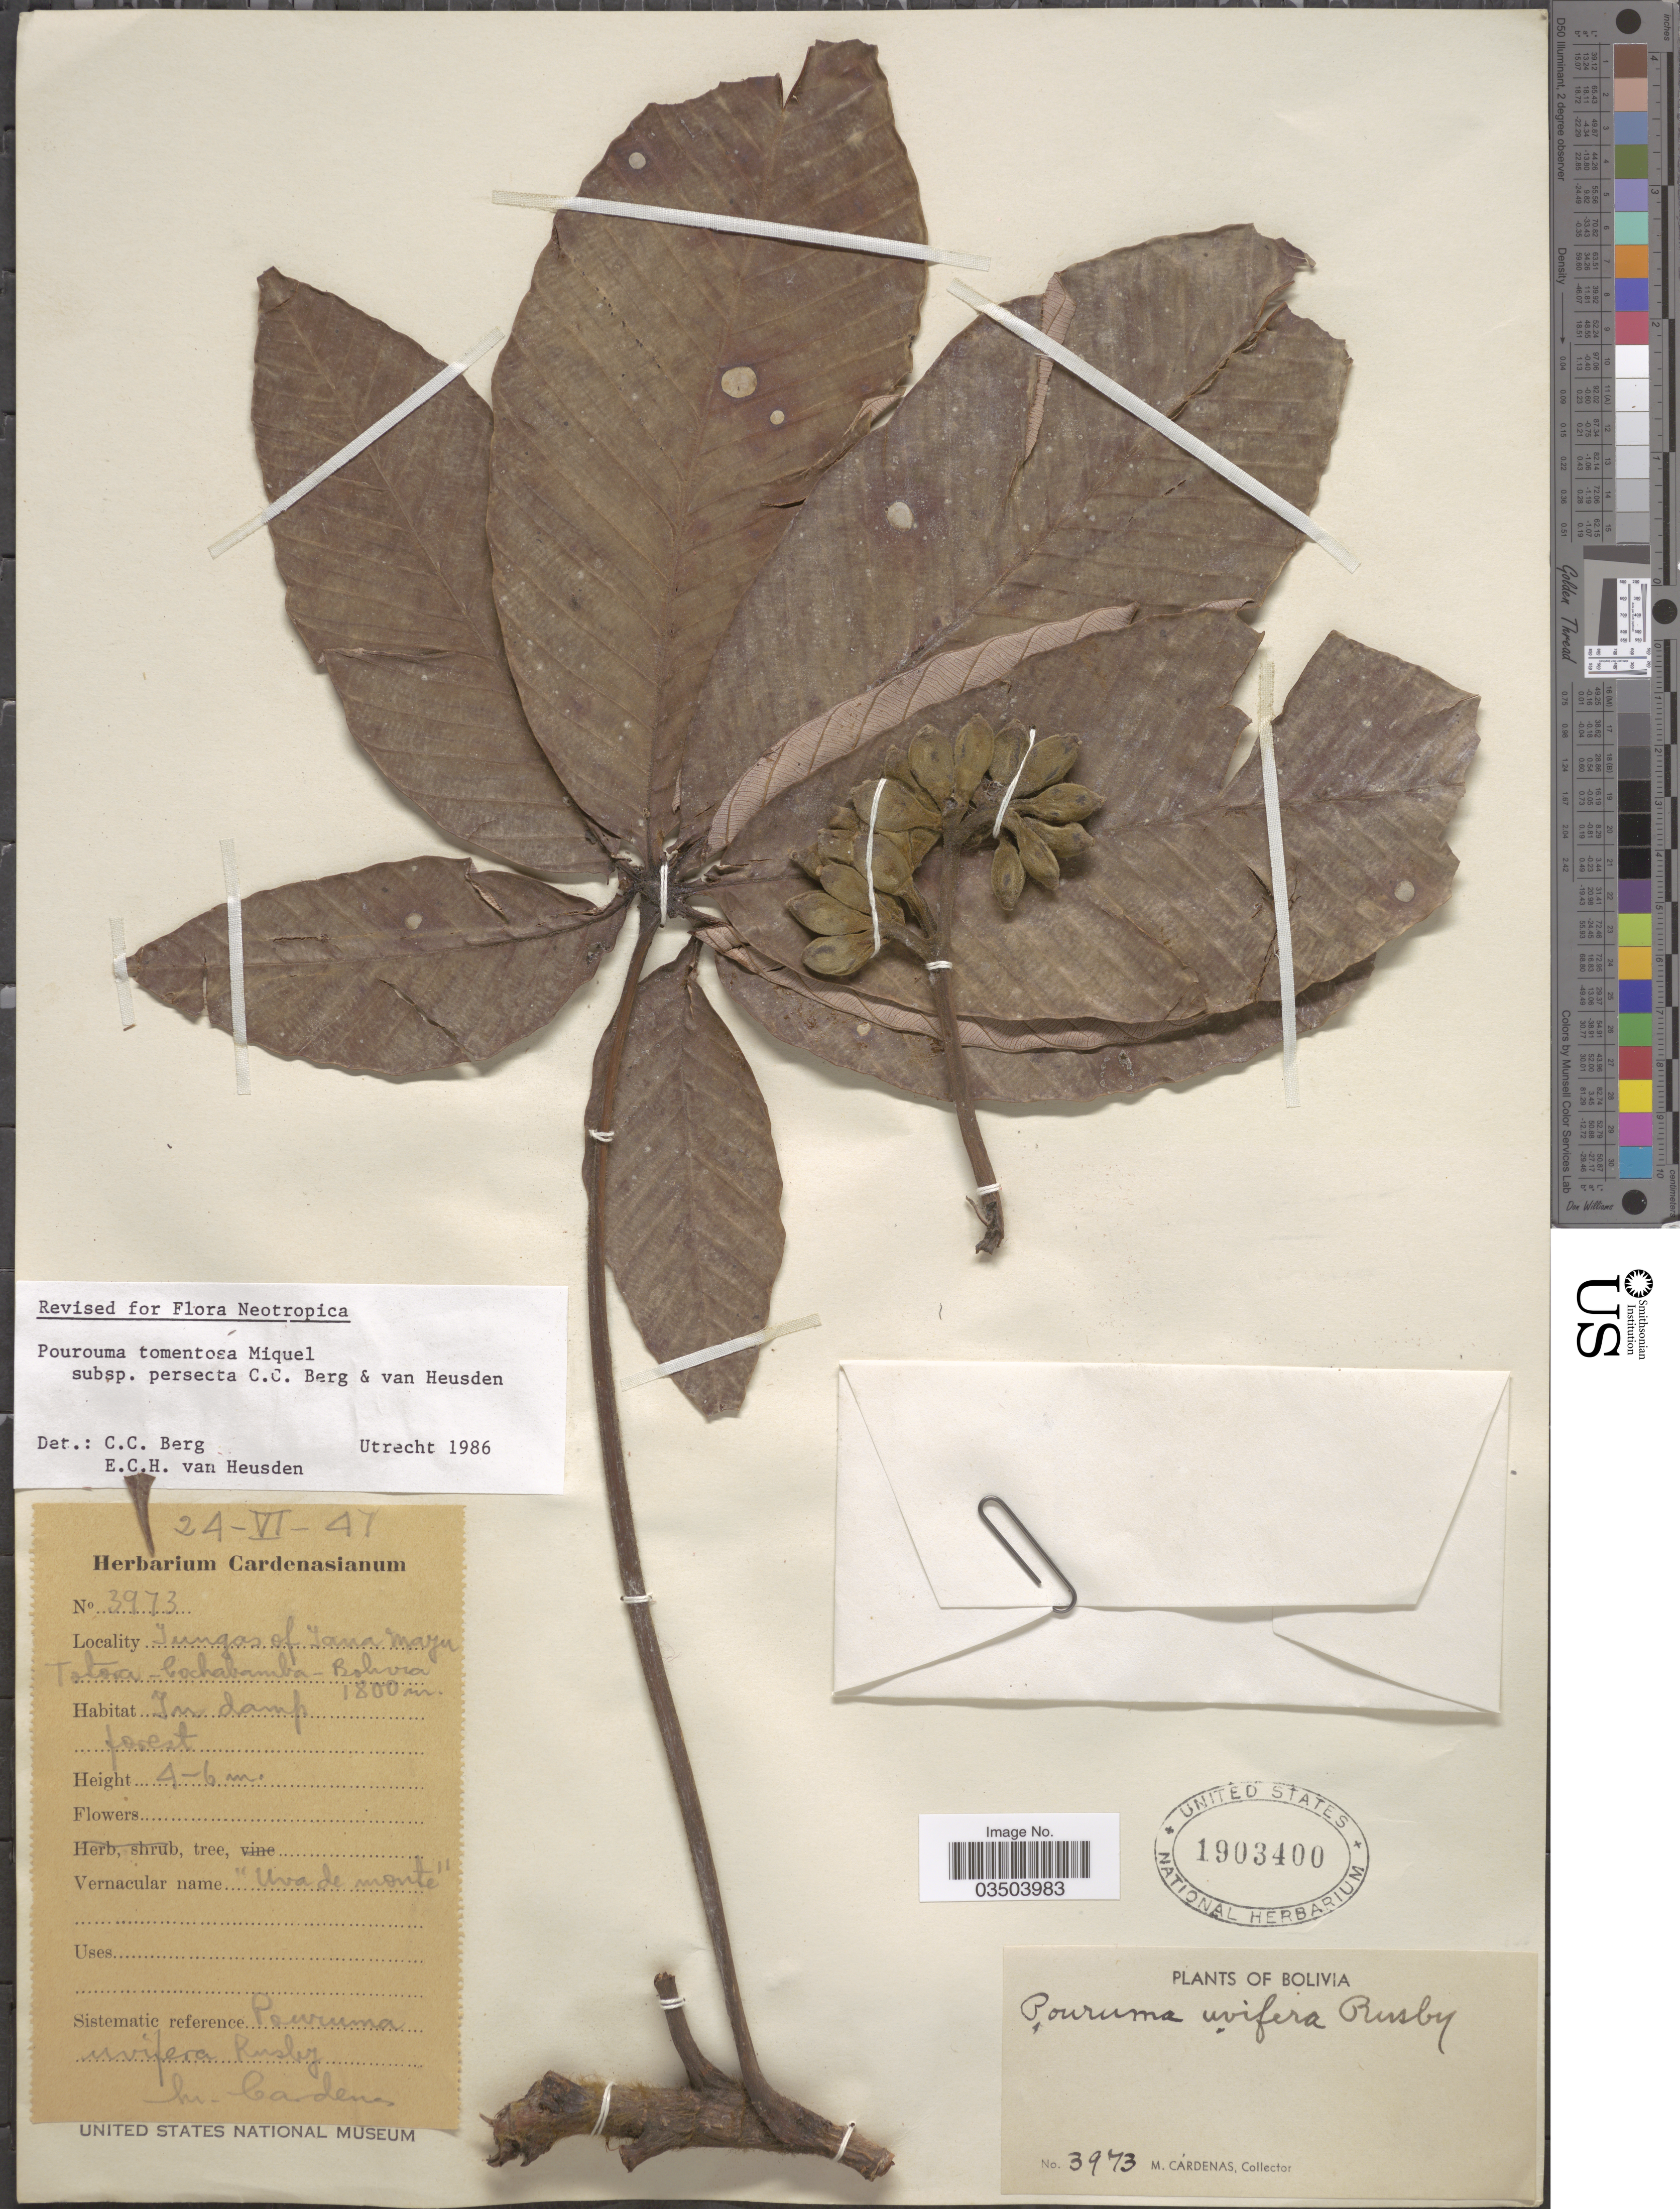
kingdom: Plantae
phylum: Tracheophyta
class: Magnoliopsida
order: Rosales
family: Urticaceae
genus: Pourouma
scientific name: Pourouma tomentosa subsp. persecta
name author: Standl. ex C.C. Berg & Heusden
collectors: M. Cárdenas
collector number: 3973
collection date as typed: Transcribed d/m/y: 24/6/47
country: Bolivia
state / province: Cochabamba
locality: Jungas of Jana Maju Totora.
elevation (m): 1800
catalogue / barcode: US 1903400